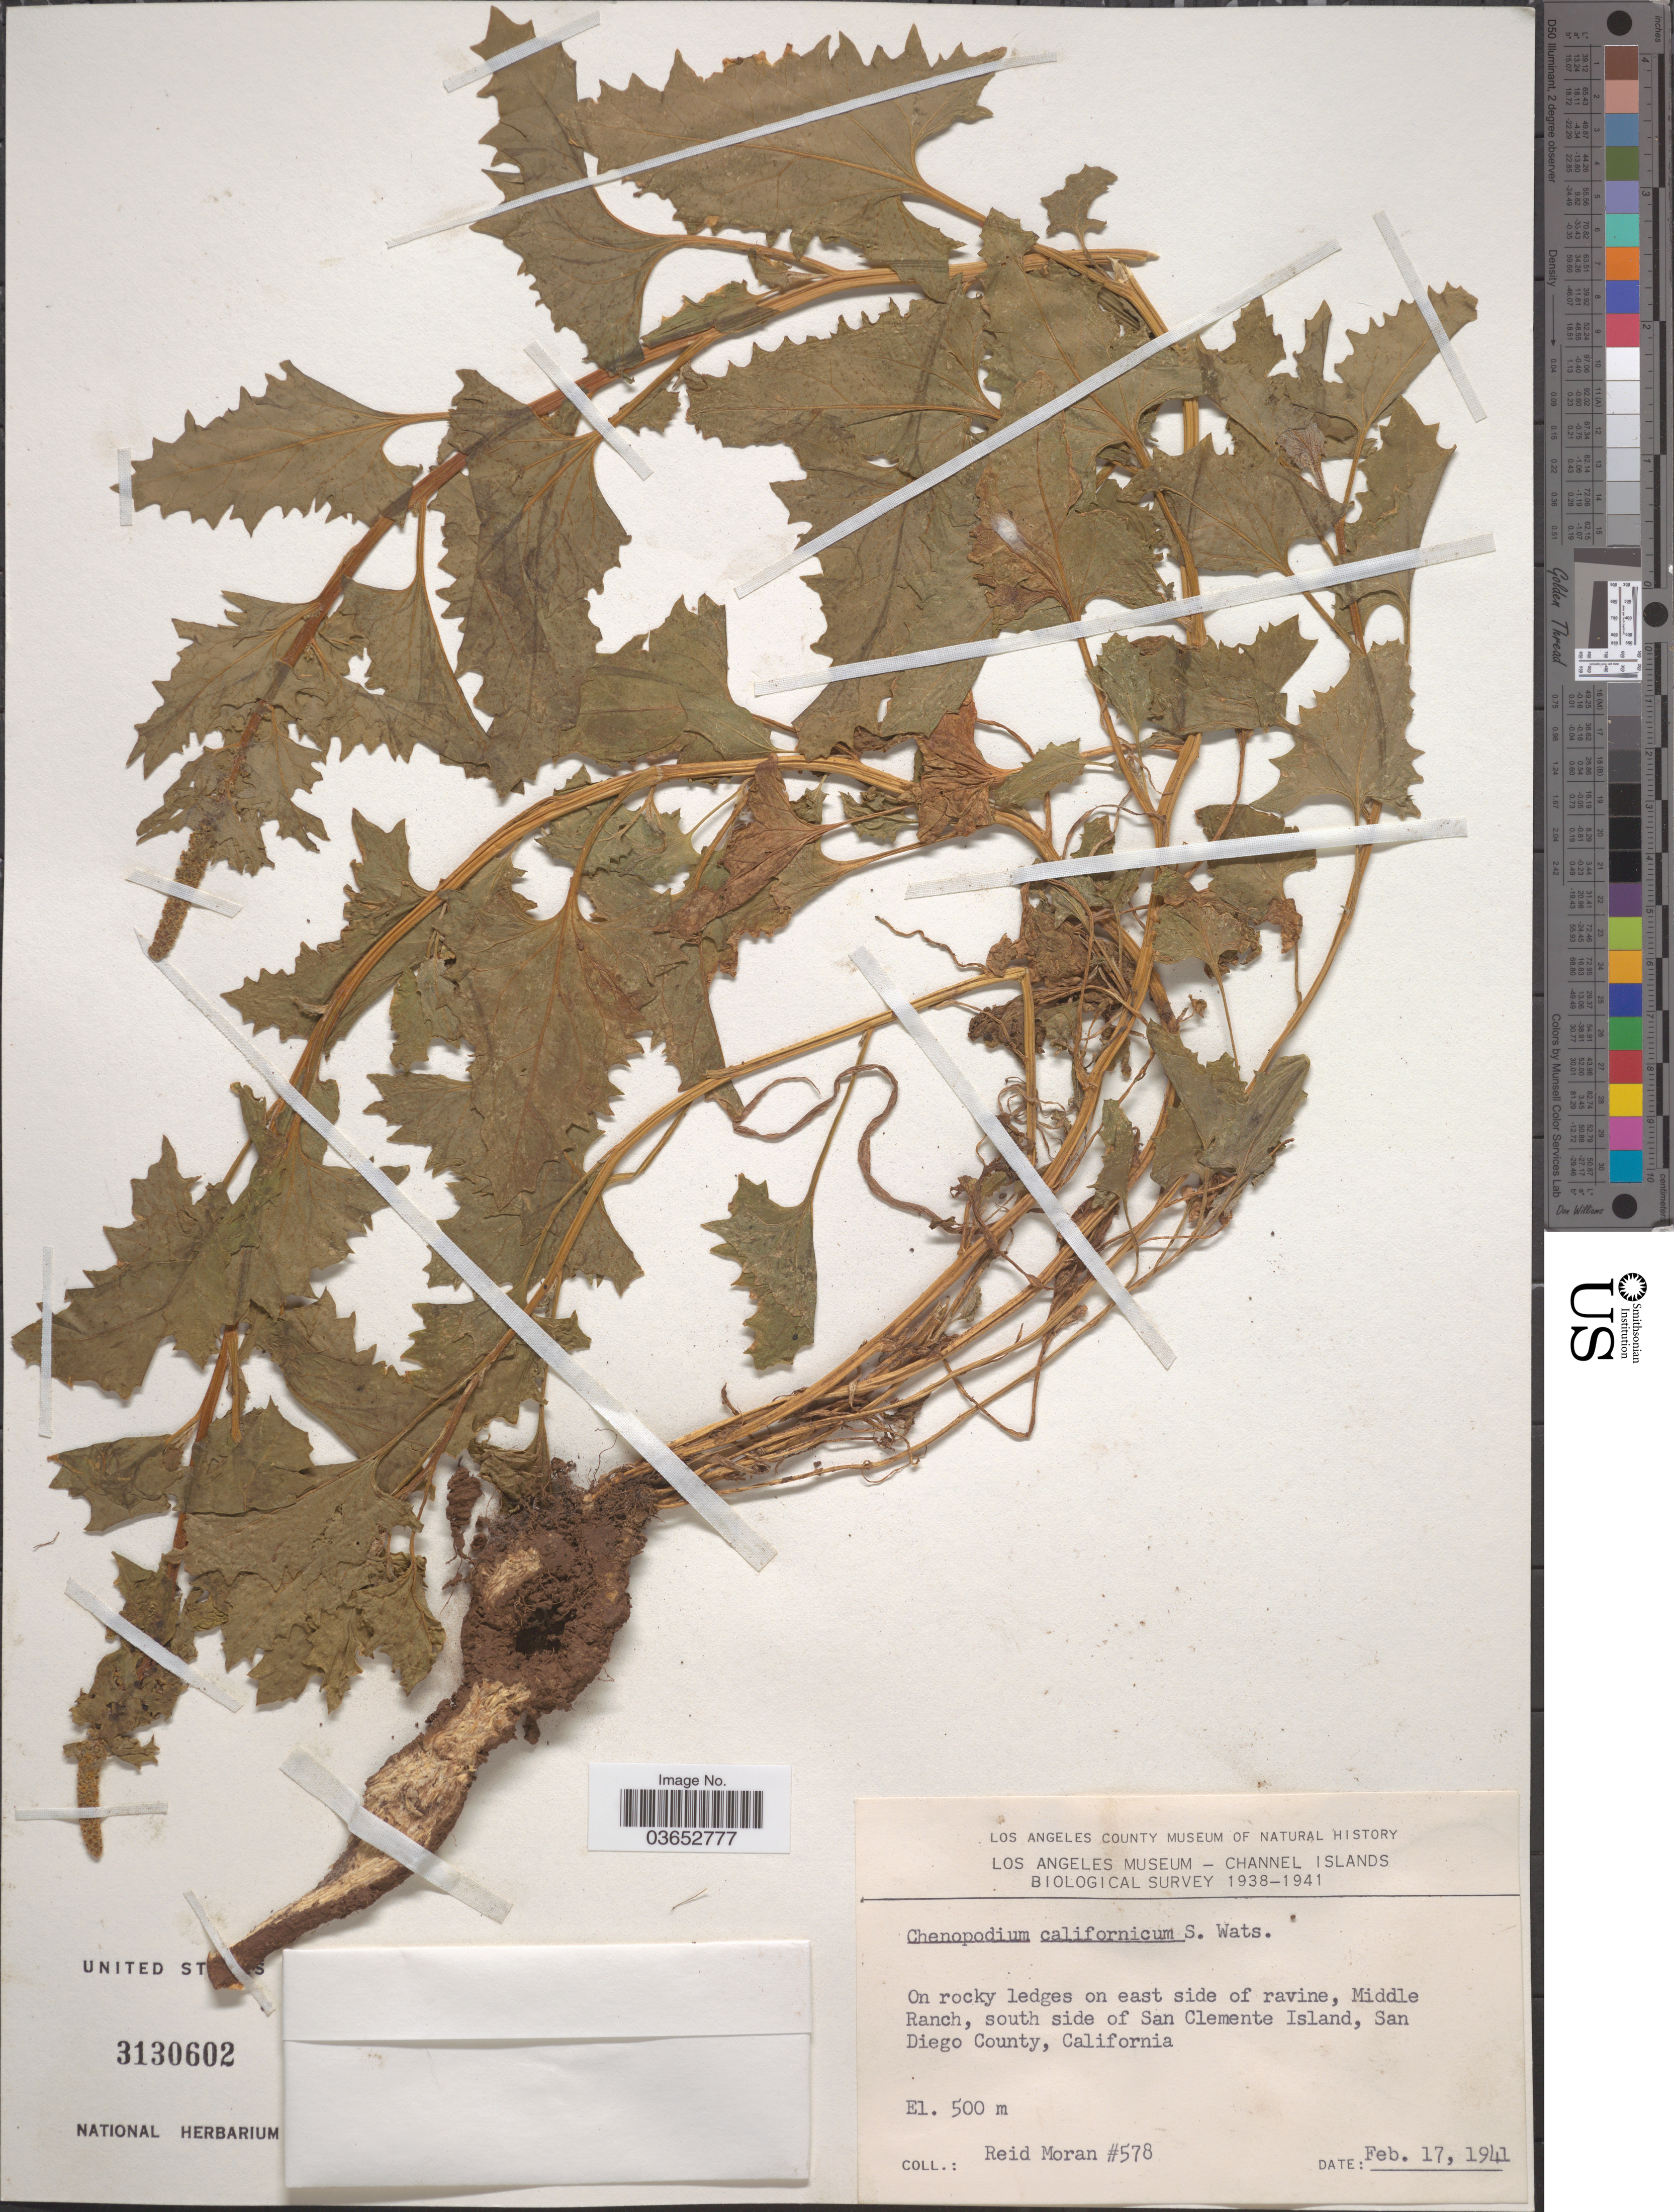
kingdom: Plantae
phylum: Tracheophyta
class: Magnoliopsida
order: Caryophyllales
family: Amaranthaceae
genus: Chenopodium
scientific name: Chenopodium californicum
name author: S. Watson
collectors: R. V. Moran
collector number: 578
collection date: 1941-02-17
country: United States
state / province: California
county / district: San Diego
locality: Middle Ranch, south side of San Clemente Island, San Diego County. Channel Islands [unsure placement]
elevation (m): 500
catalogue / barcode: US 3130602